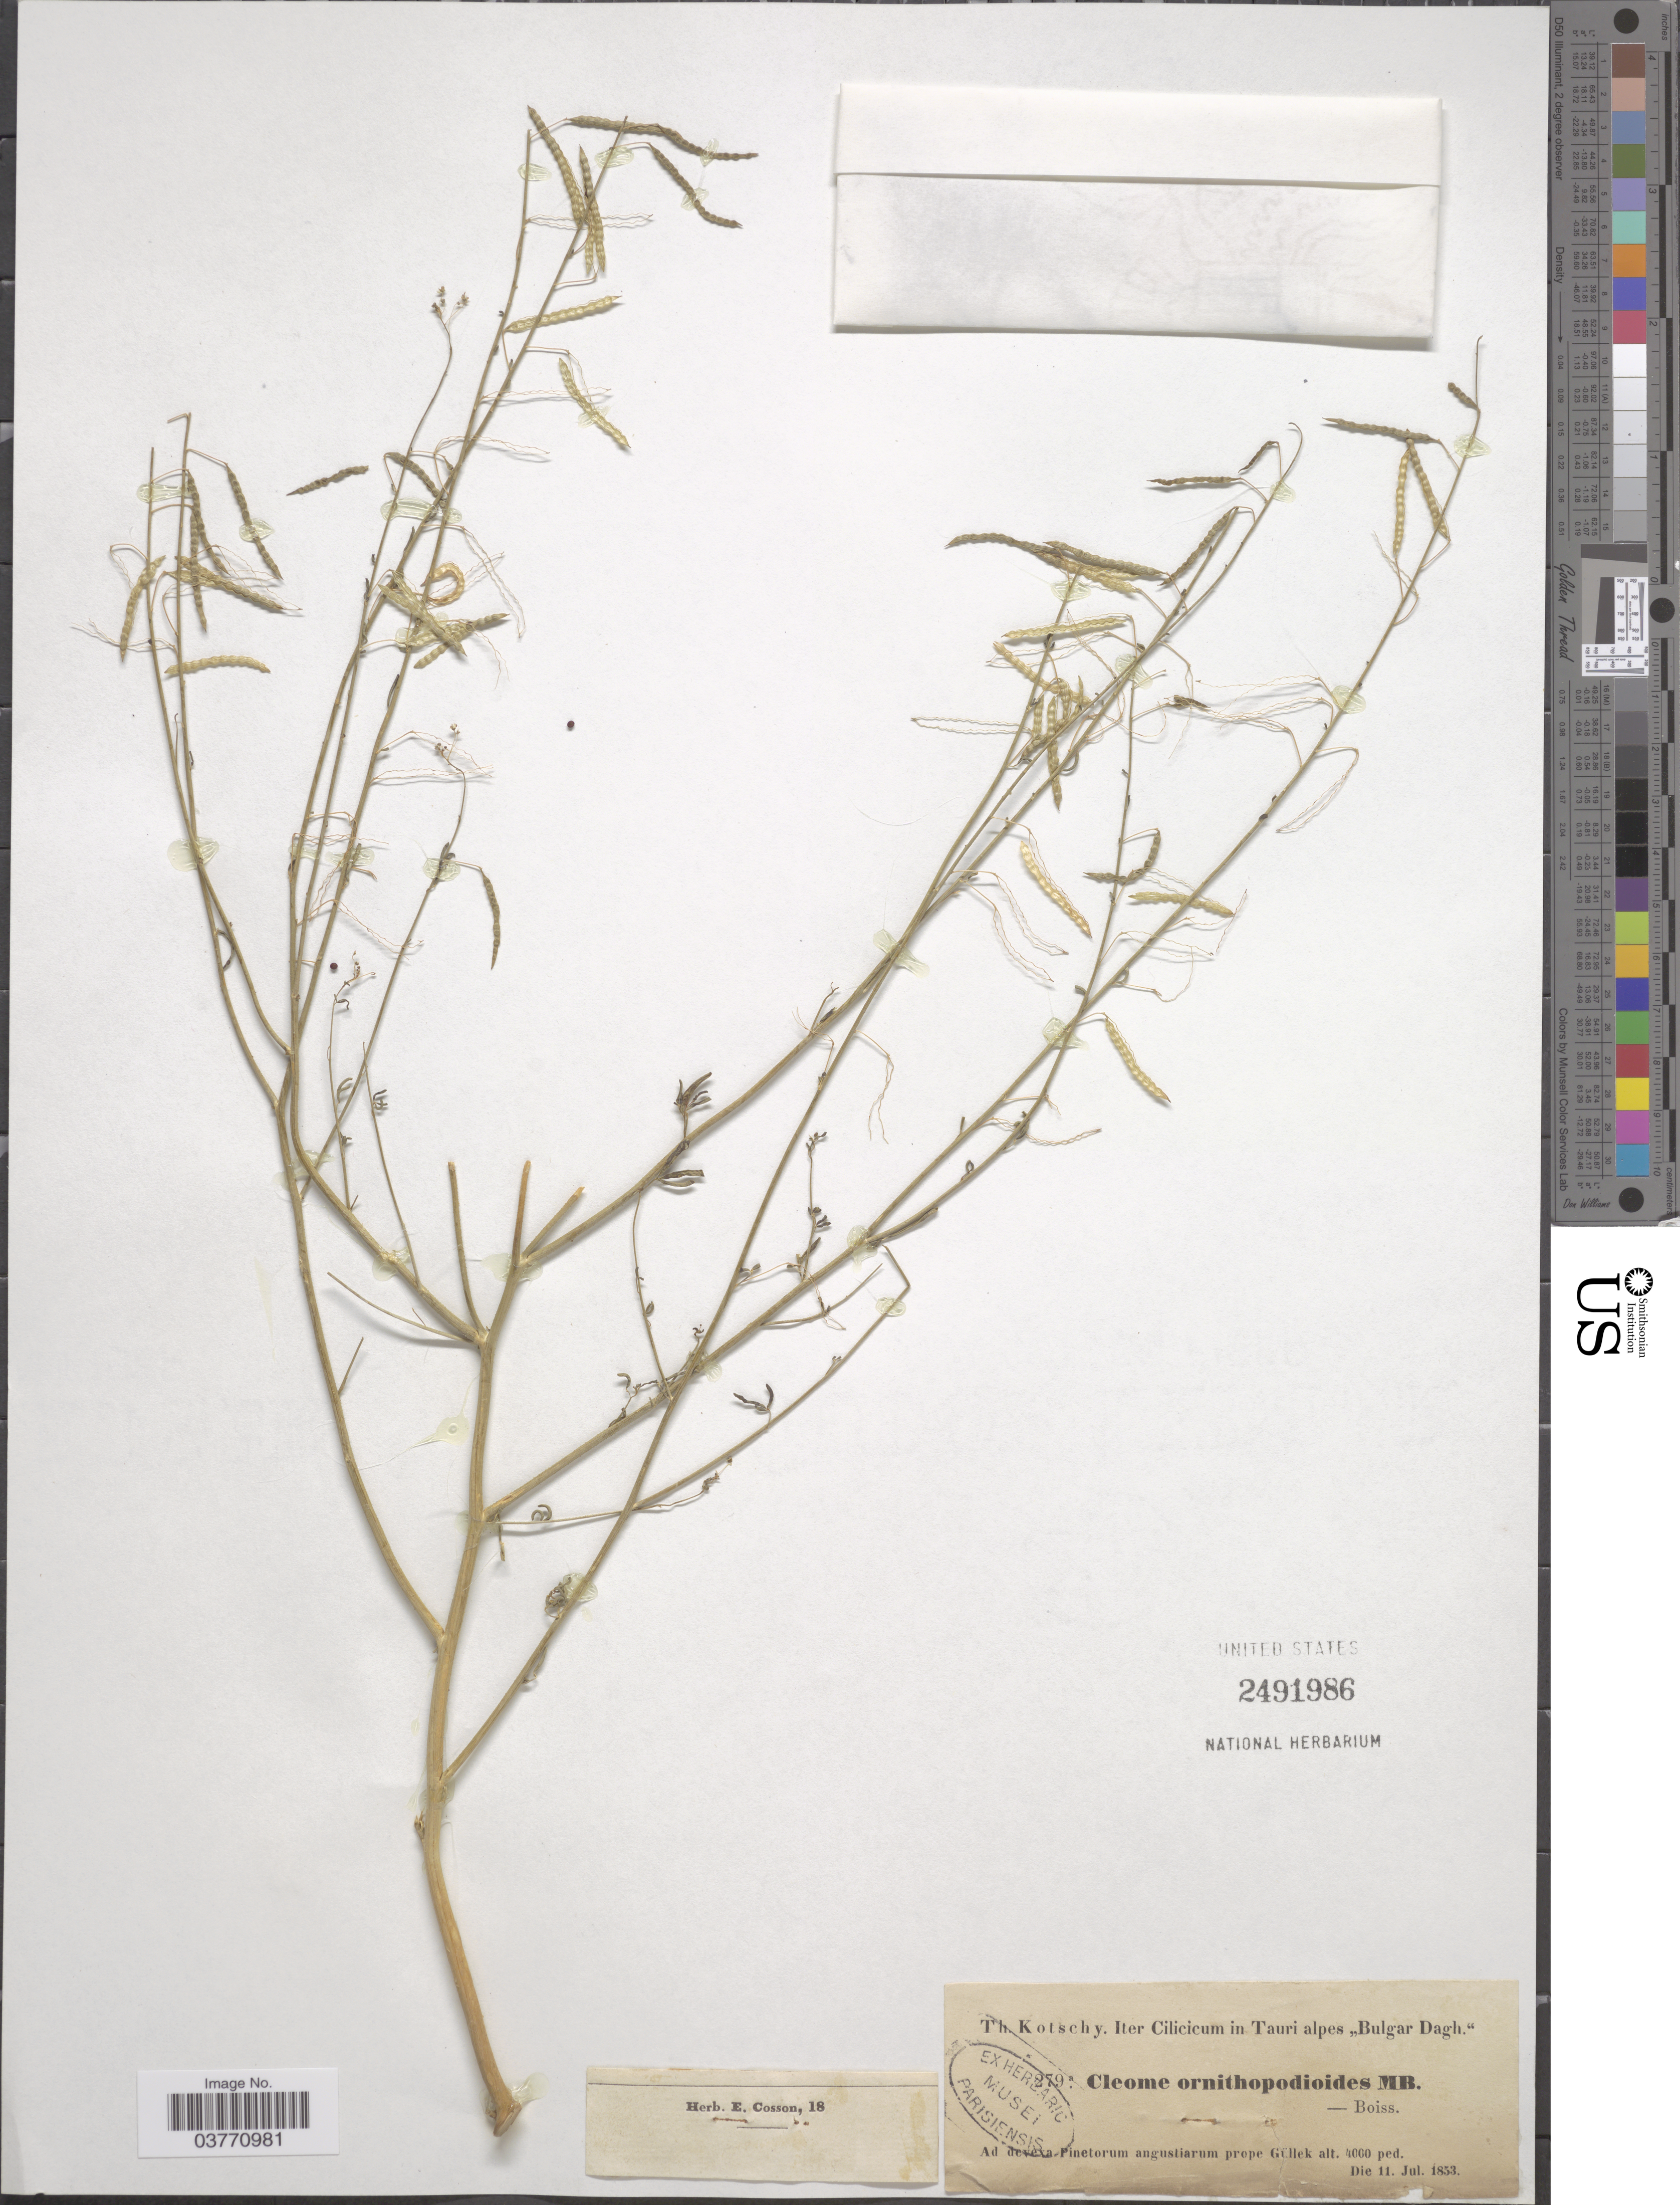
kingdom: Plantae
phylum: Tracheophyta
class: Magnoliopsida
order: Brassicales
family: Cleomaceae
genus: Cleome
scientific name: Cleome ornithopodioides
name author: L.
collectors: K. G. Kotschy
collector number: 279a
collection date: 1853-07-11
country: Turkey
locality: Iter Cilicicum in Tauri alpes "Bulgar Dagh". Ad devexa Pinetorum angustiarum prope Güllek.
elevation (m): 1219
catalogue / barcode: US 2491986